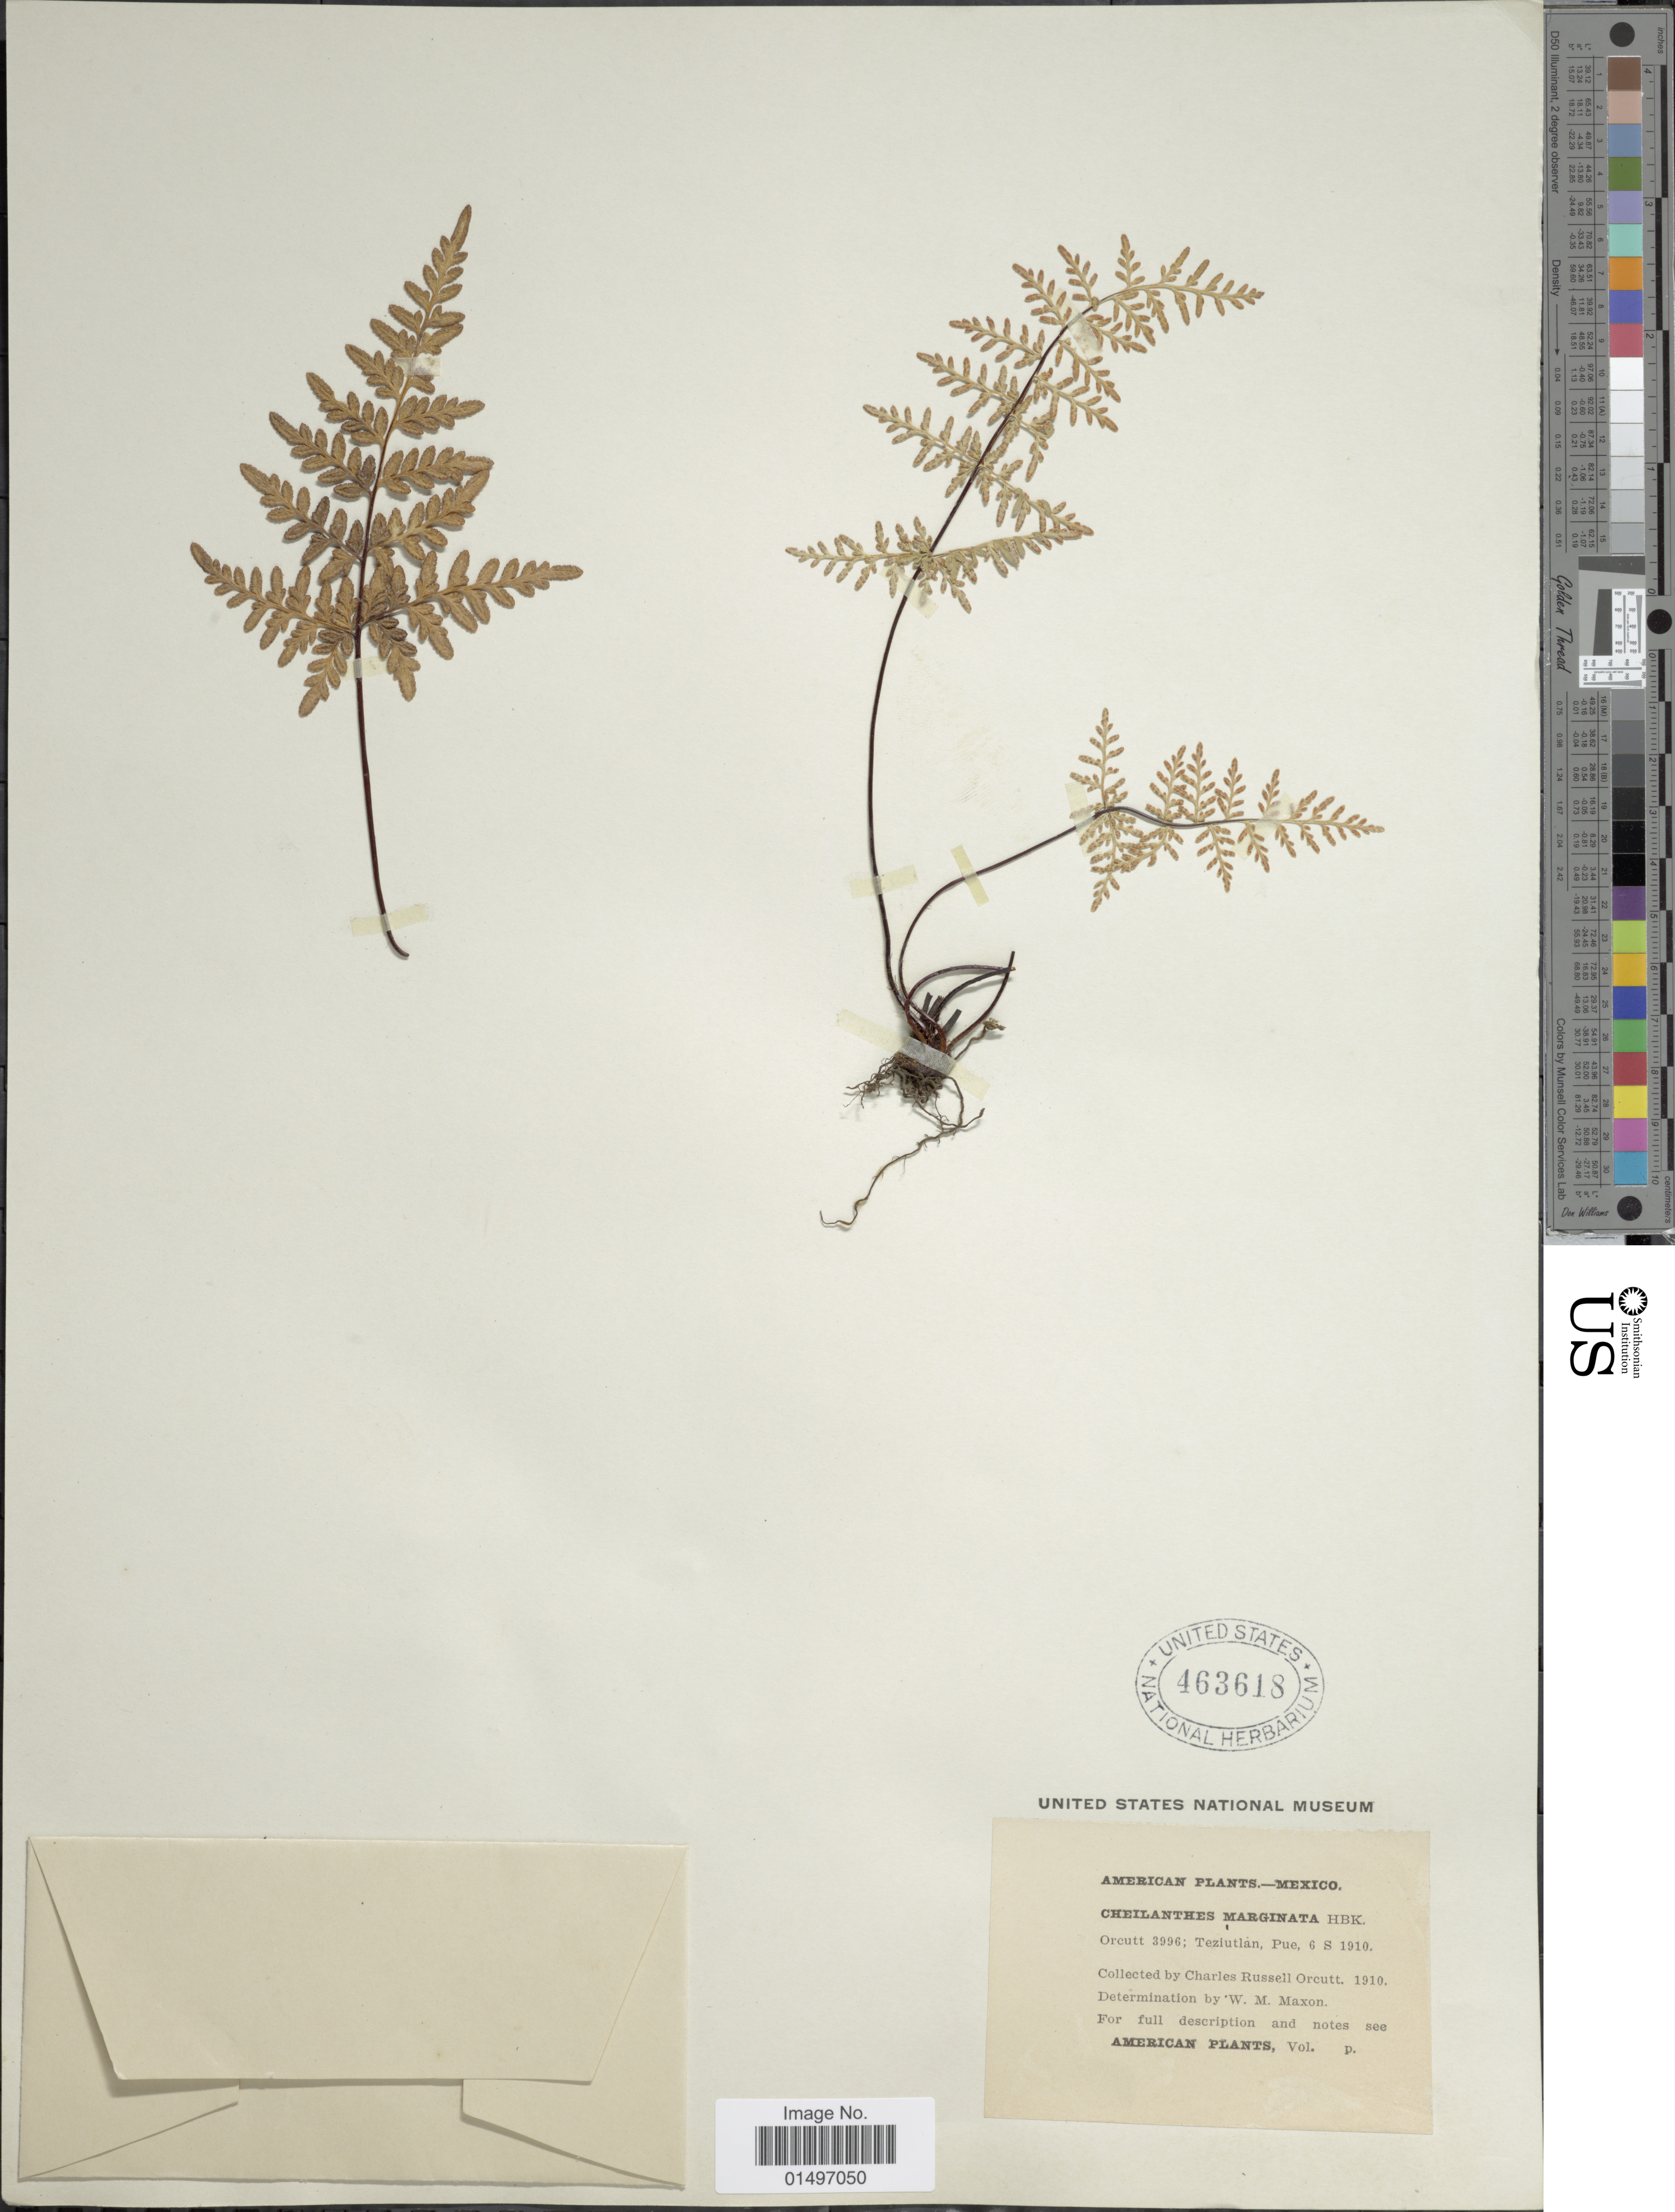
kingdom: Plantae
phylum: Tracheophyta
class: Polypodiopsida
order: Polypodiales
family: Pteridaceae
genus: Gaga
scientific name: Gaga hirsuta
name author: (Link) Fay W. Li & Windham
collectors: -- Orcutt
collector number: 3996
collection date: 1910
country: Mexico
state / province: Puebla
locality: Mexico, Tezuitlan.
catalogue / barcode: US 463618